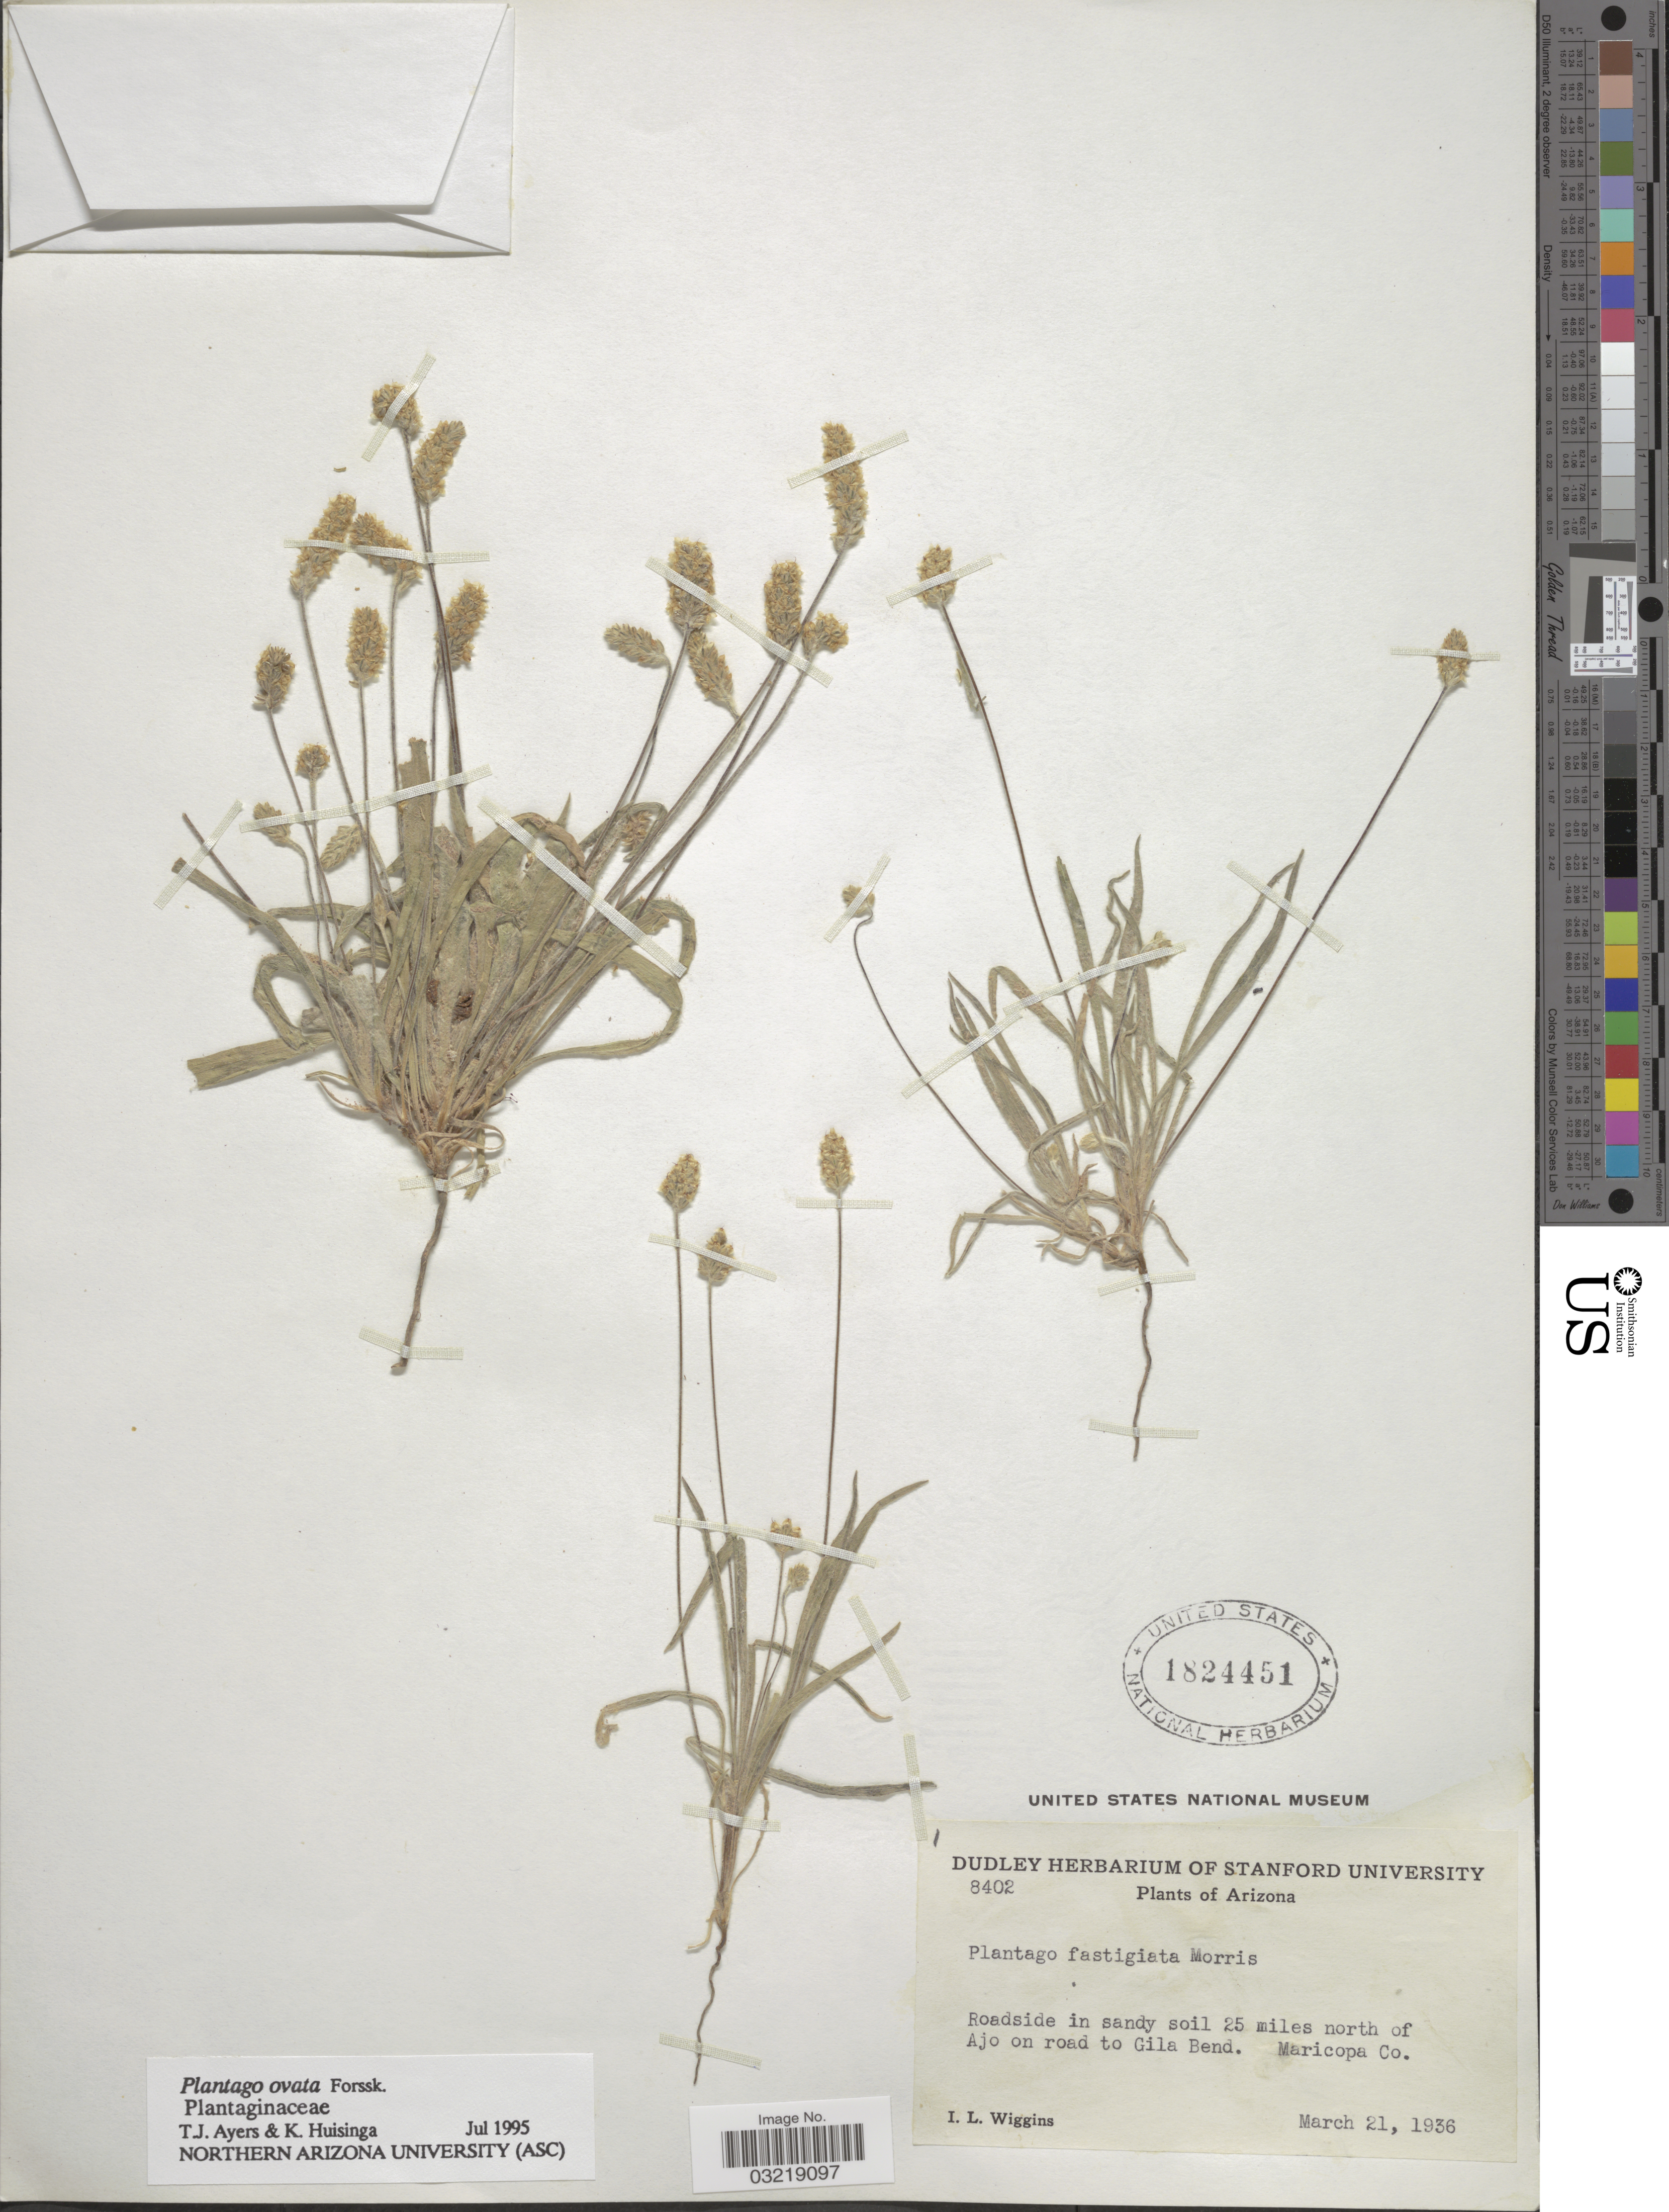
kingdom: Plantae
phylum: Tracheophyta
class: Magnoliopsida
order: Lamiales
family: Plantaginaceae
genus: Plantago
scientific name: Plantago ovata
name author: Forssk.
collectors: I. L. Wiggins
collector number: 8402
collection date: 1936-03-21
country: United States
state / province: Arizona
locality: Roadside in sandy soil 25 miles north of Ajo on road to Gila Bend. Maricopa Co.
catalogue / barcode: US 1824451